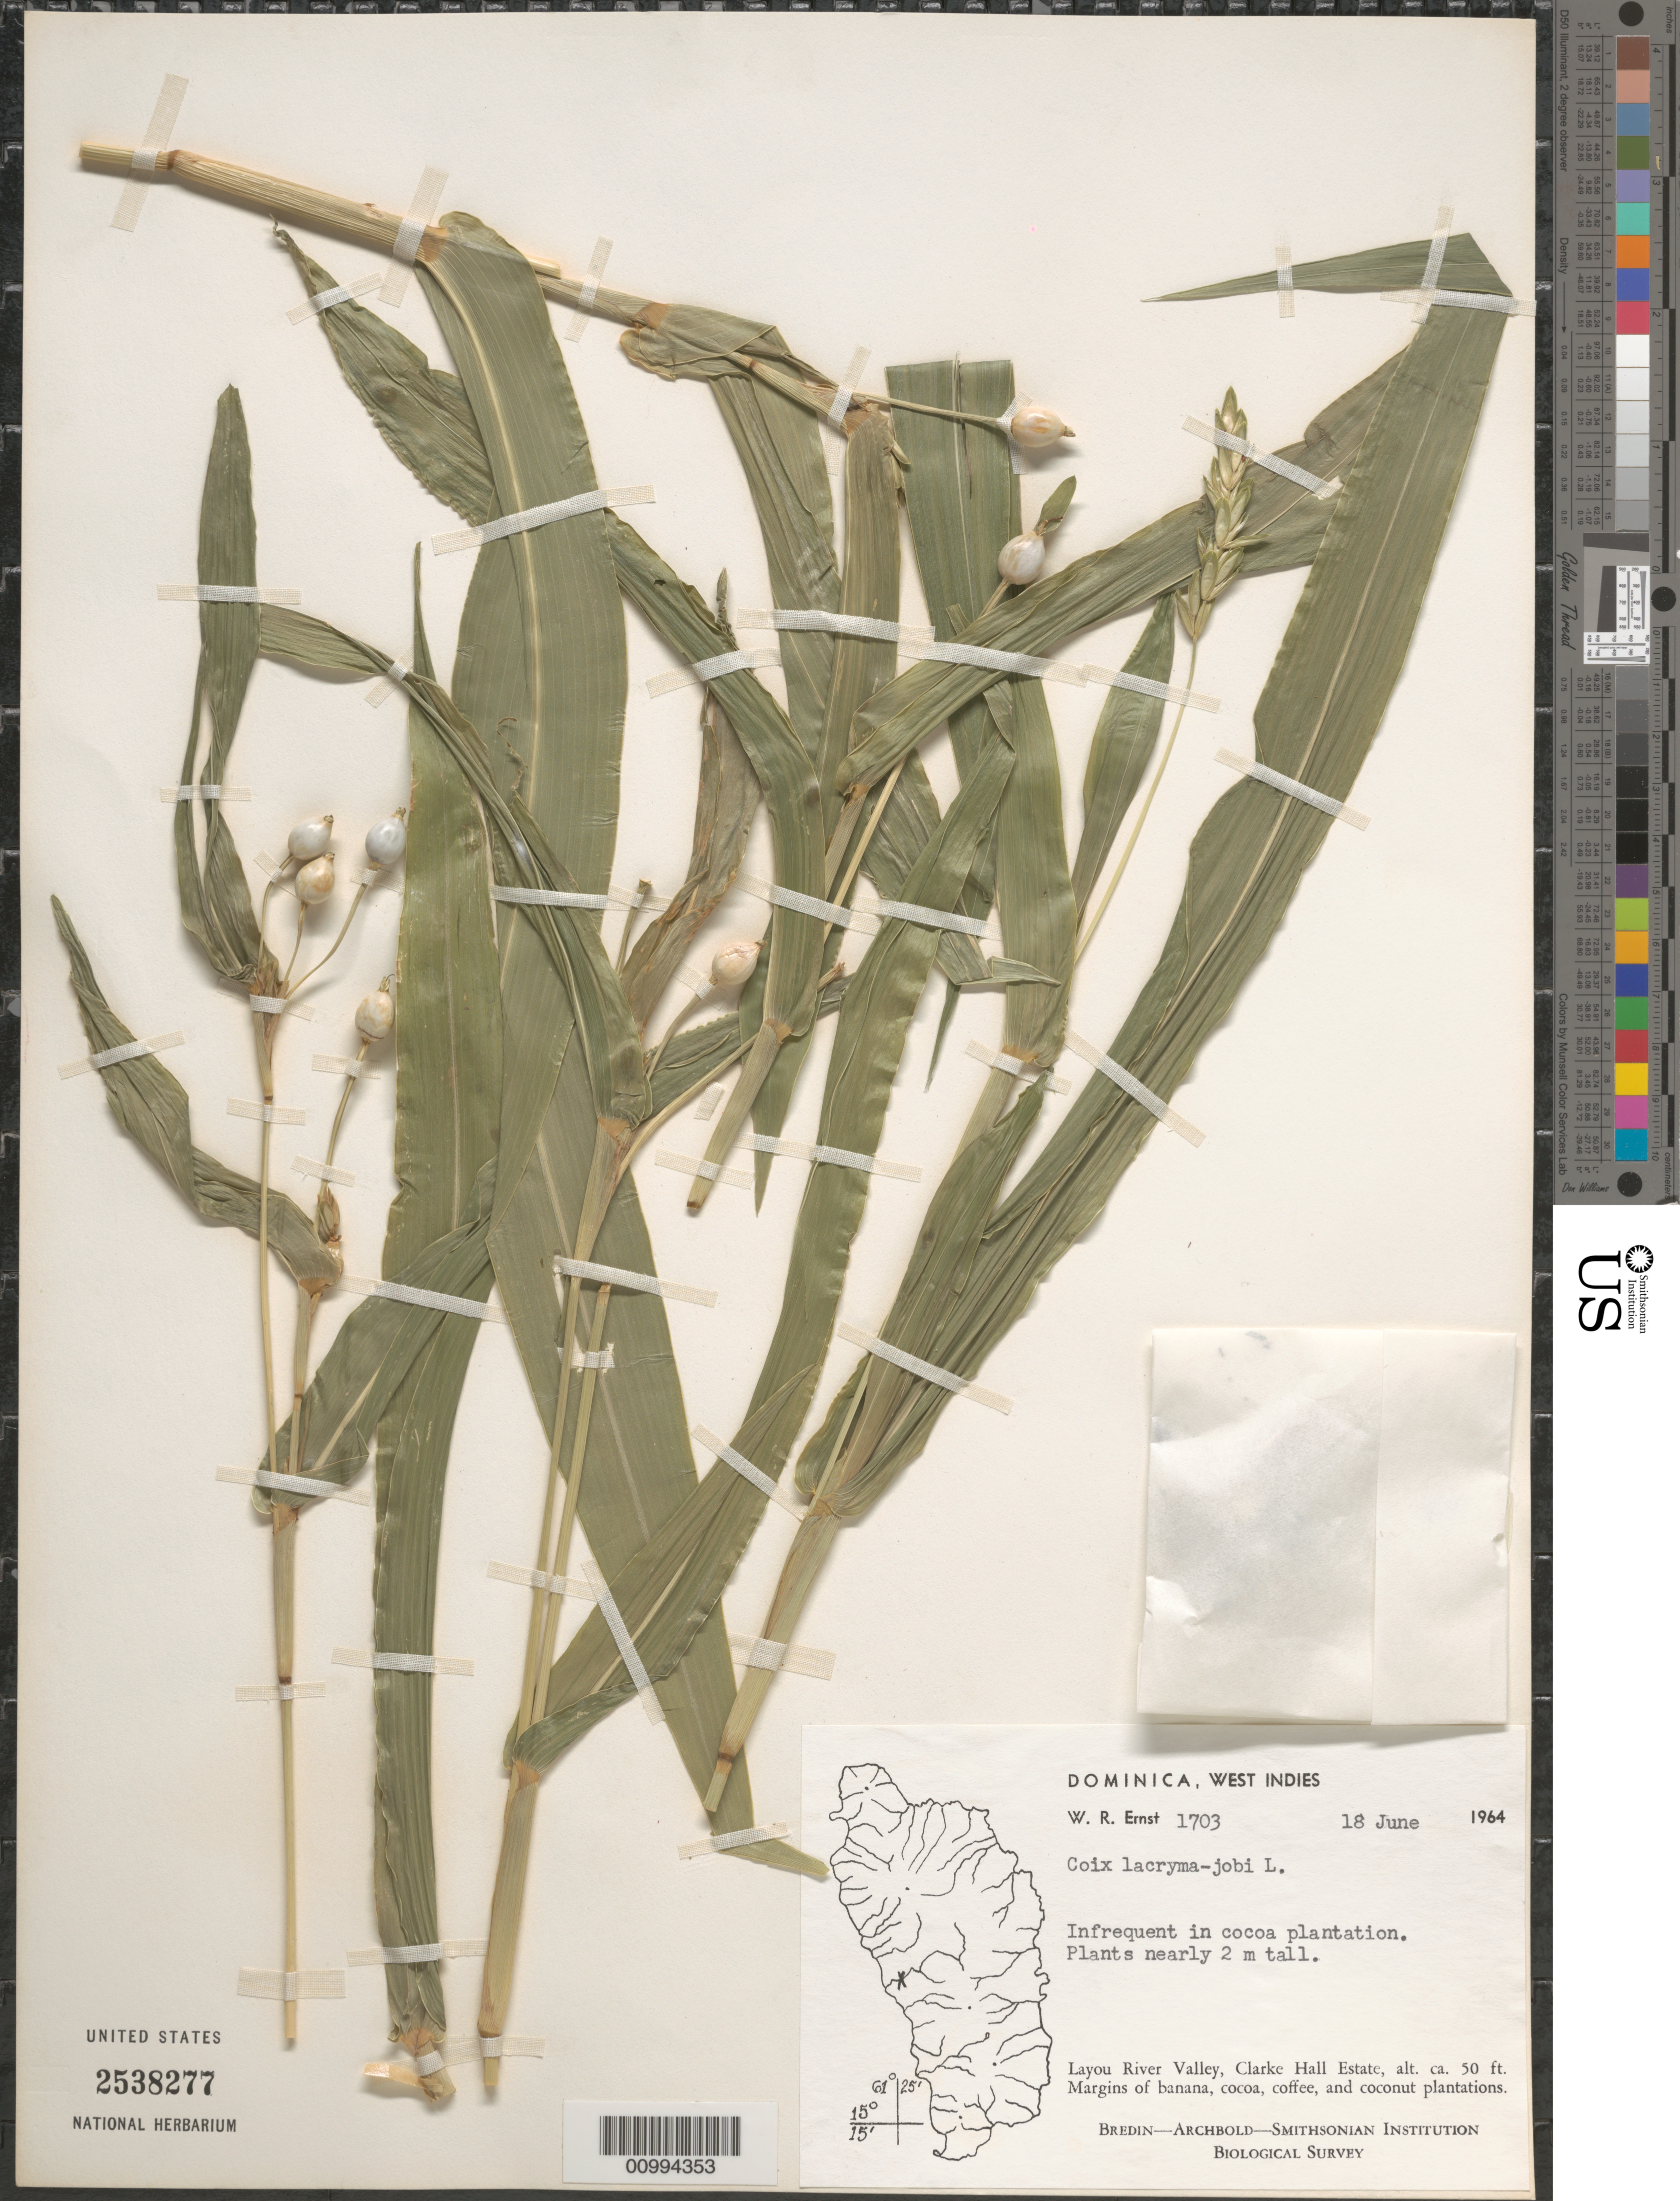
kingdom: Plantae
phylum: Tracheophyta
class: Liliopsida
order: Poales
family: Poaceae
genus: Coix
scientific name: Coix lacryma-jobi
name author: L.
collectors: W. R. Ernst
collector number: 1703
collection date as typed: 18 Jun 1964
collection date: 1964-06-18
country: Dominica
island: Dominica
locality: Layou River Valley, Clarke Hall Estate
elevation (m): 15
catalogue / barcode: US 2538277